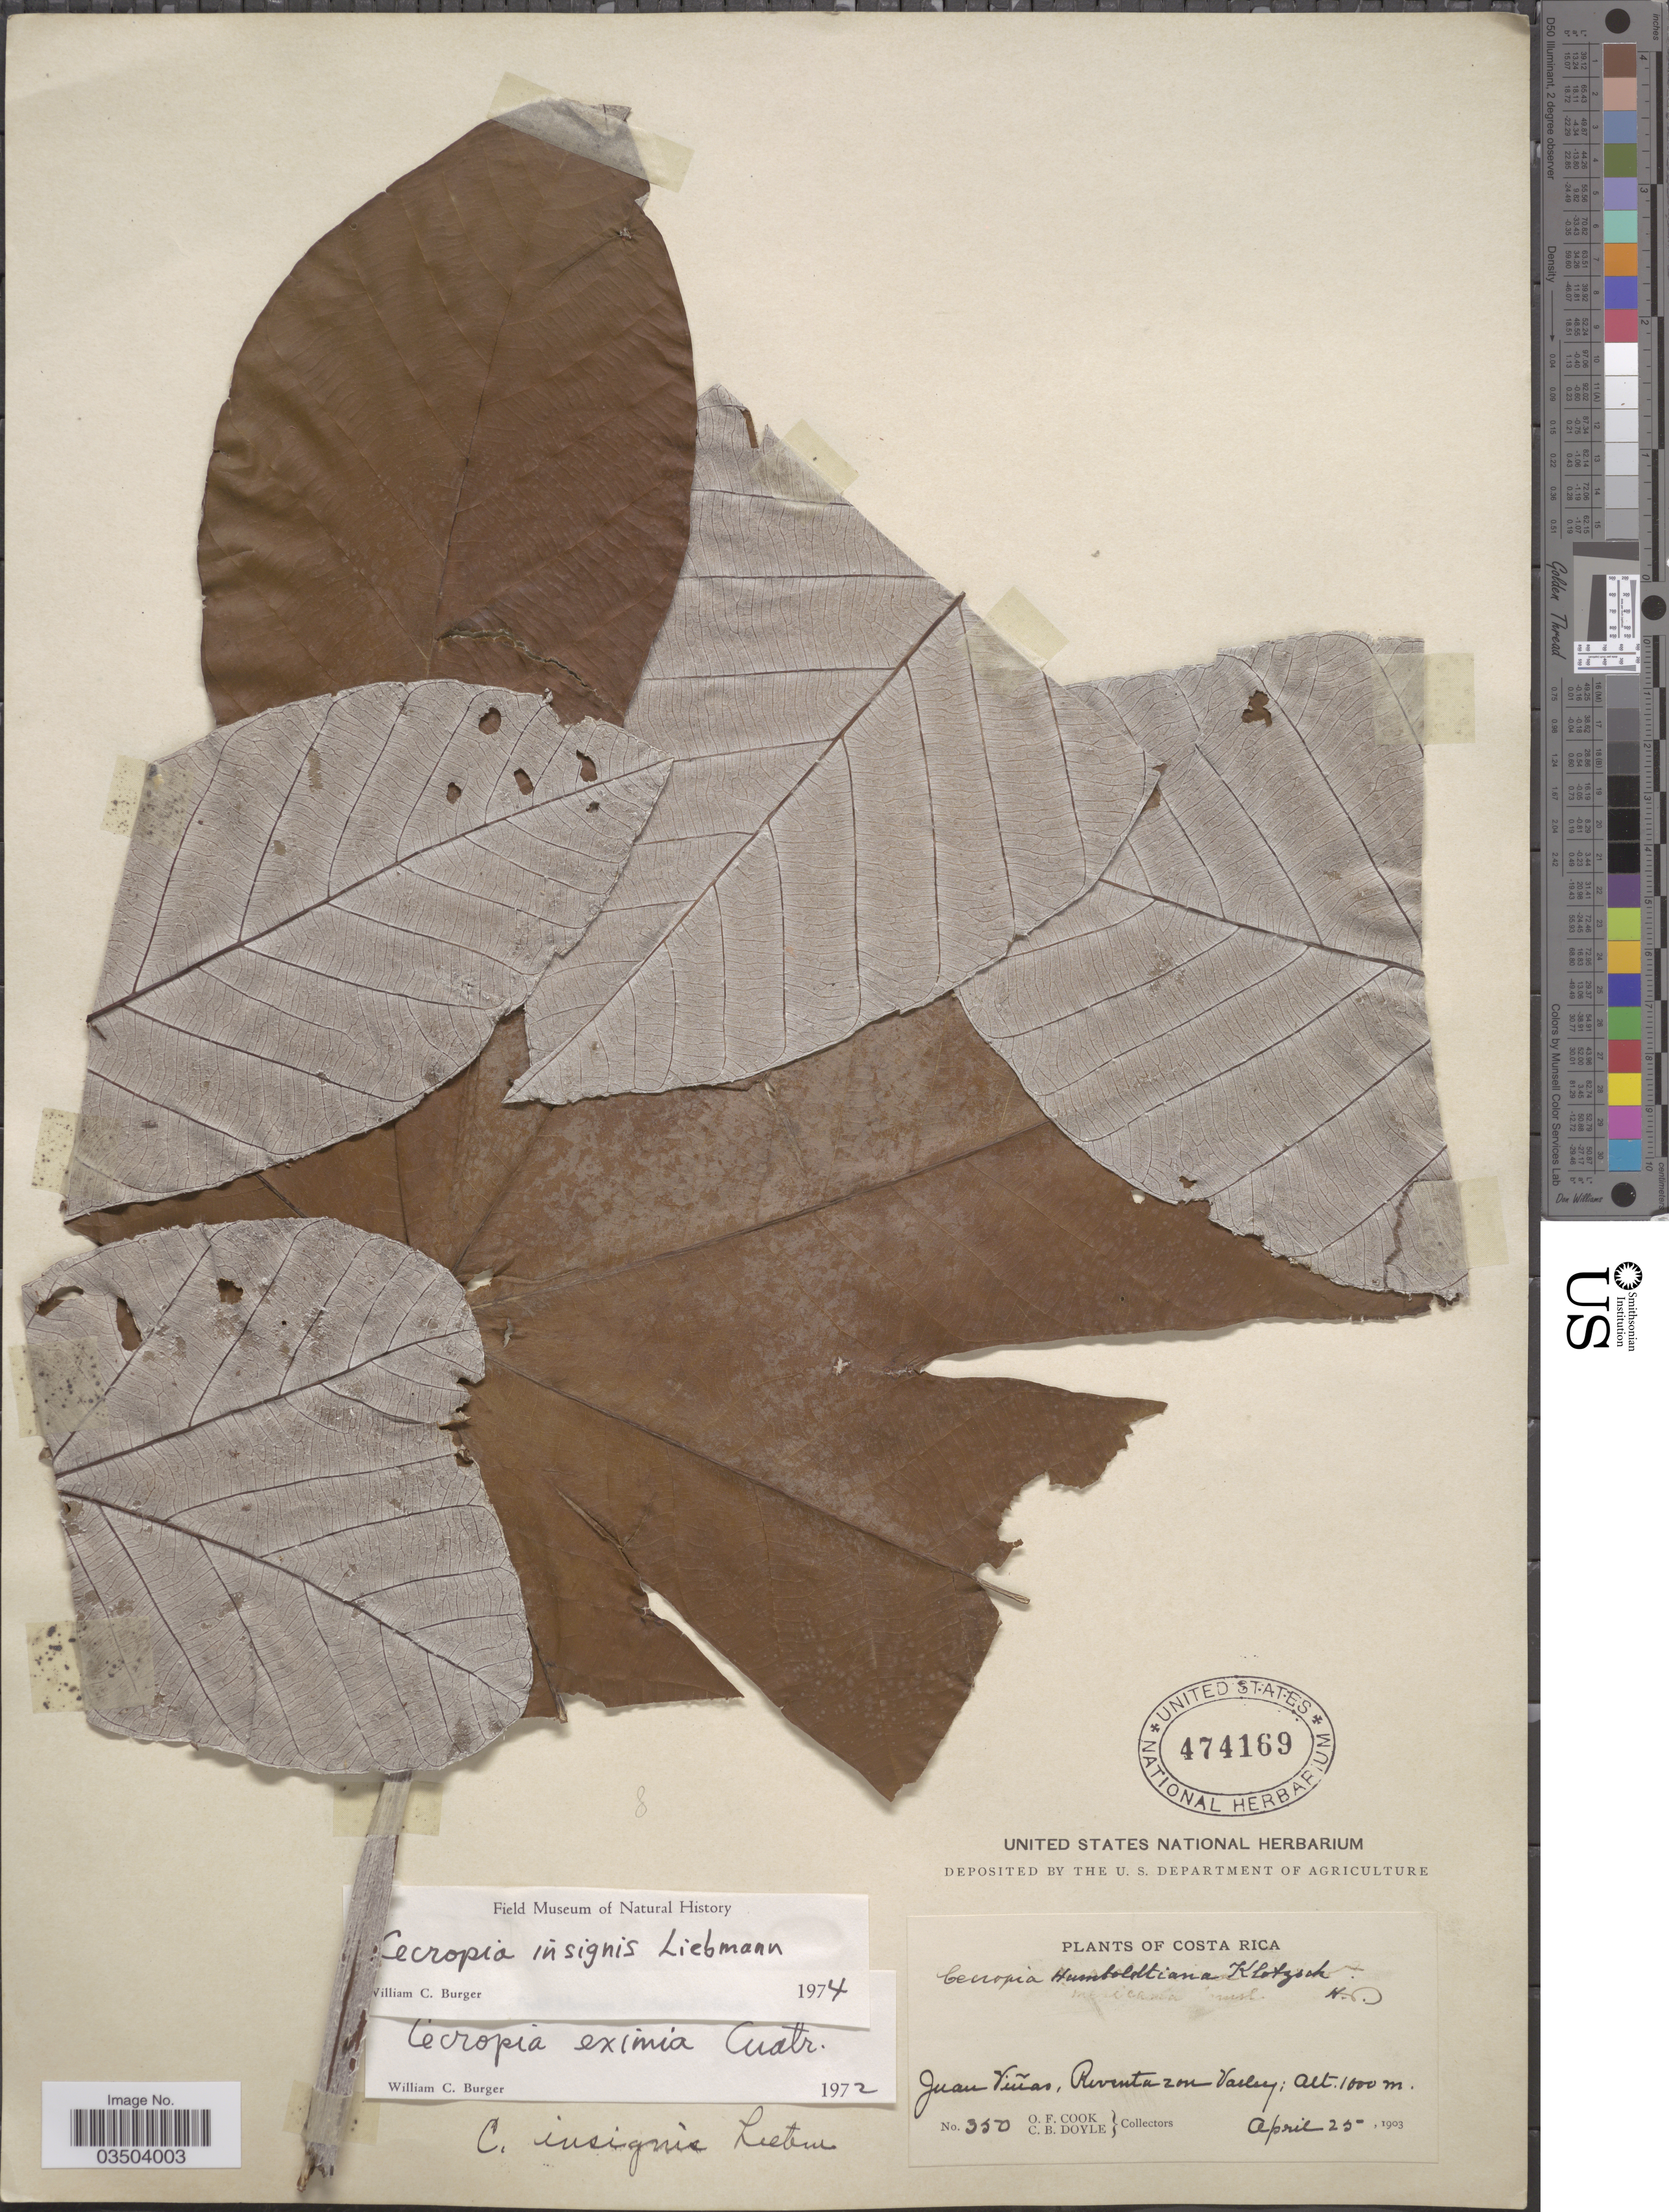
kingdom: Plantae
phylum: Tracheophyta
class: Magnoliopsida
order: Rosales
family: Urticaceae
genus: Cecropia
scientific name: Cecropia insignis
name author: Liebm.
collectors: O. F. Cook & C. Doyle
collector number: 350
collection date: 1903-04-25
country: Costa Rica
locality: Juan Viñas, Reventazon Valley.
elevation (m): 1000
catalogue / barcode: US 474169